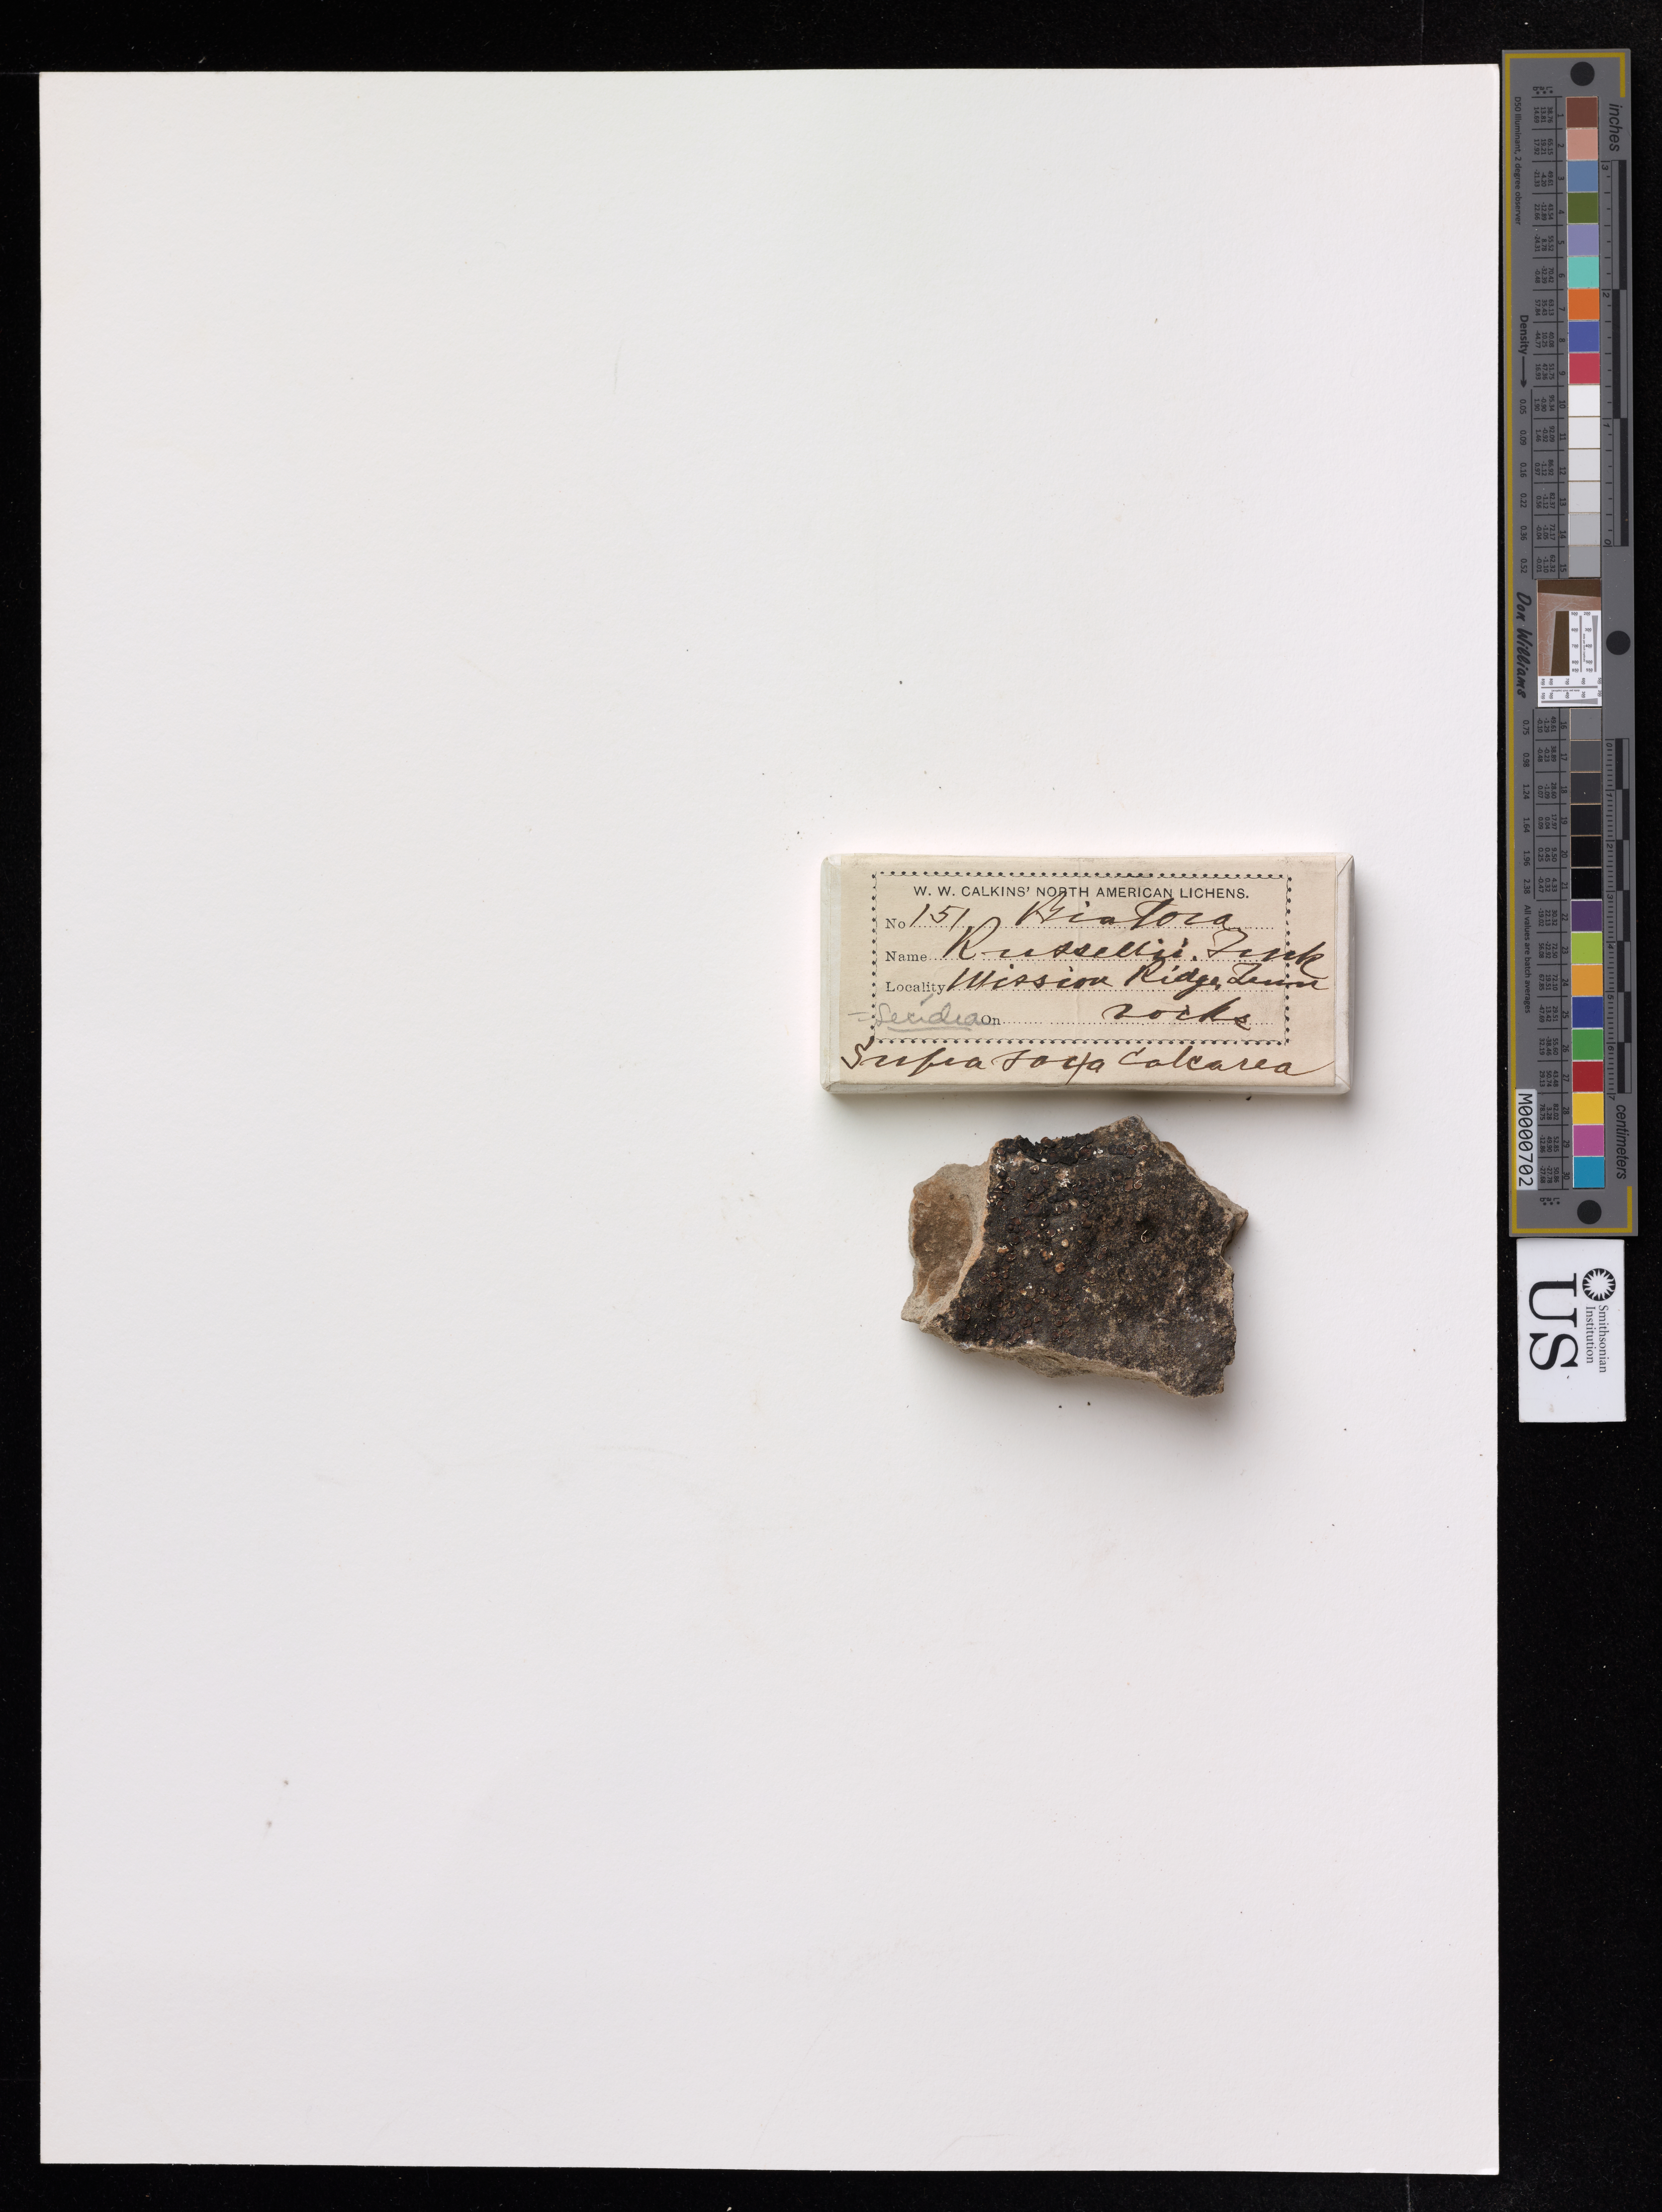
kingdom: Fungi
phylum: Ascomycota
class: Lecanoromycetes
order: Lecideales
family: Lecideaceae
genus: Lecidea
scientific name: Lecidea sp.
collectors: W. Calkins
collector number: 151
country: United States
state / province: Tennessee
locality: Mission Ridge.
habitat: Rocks.